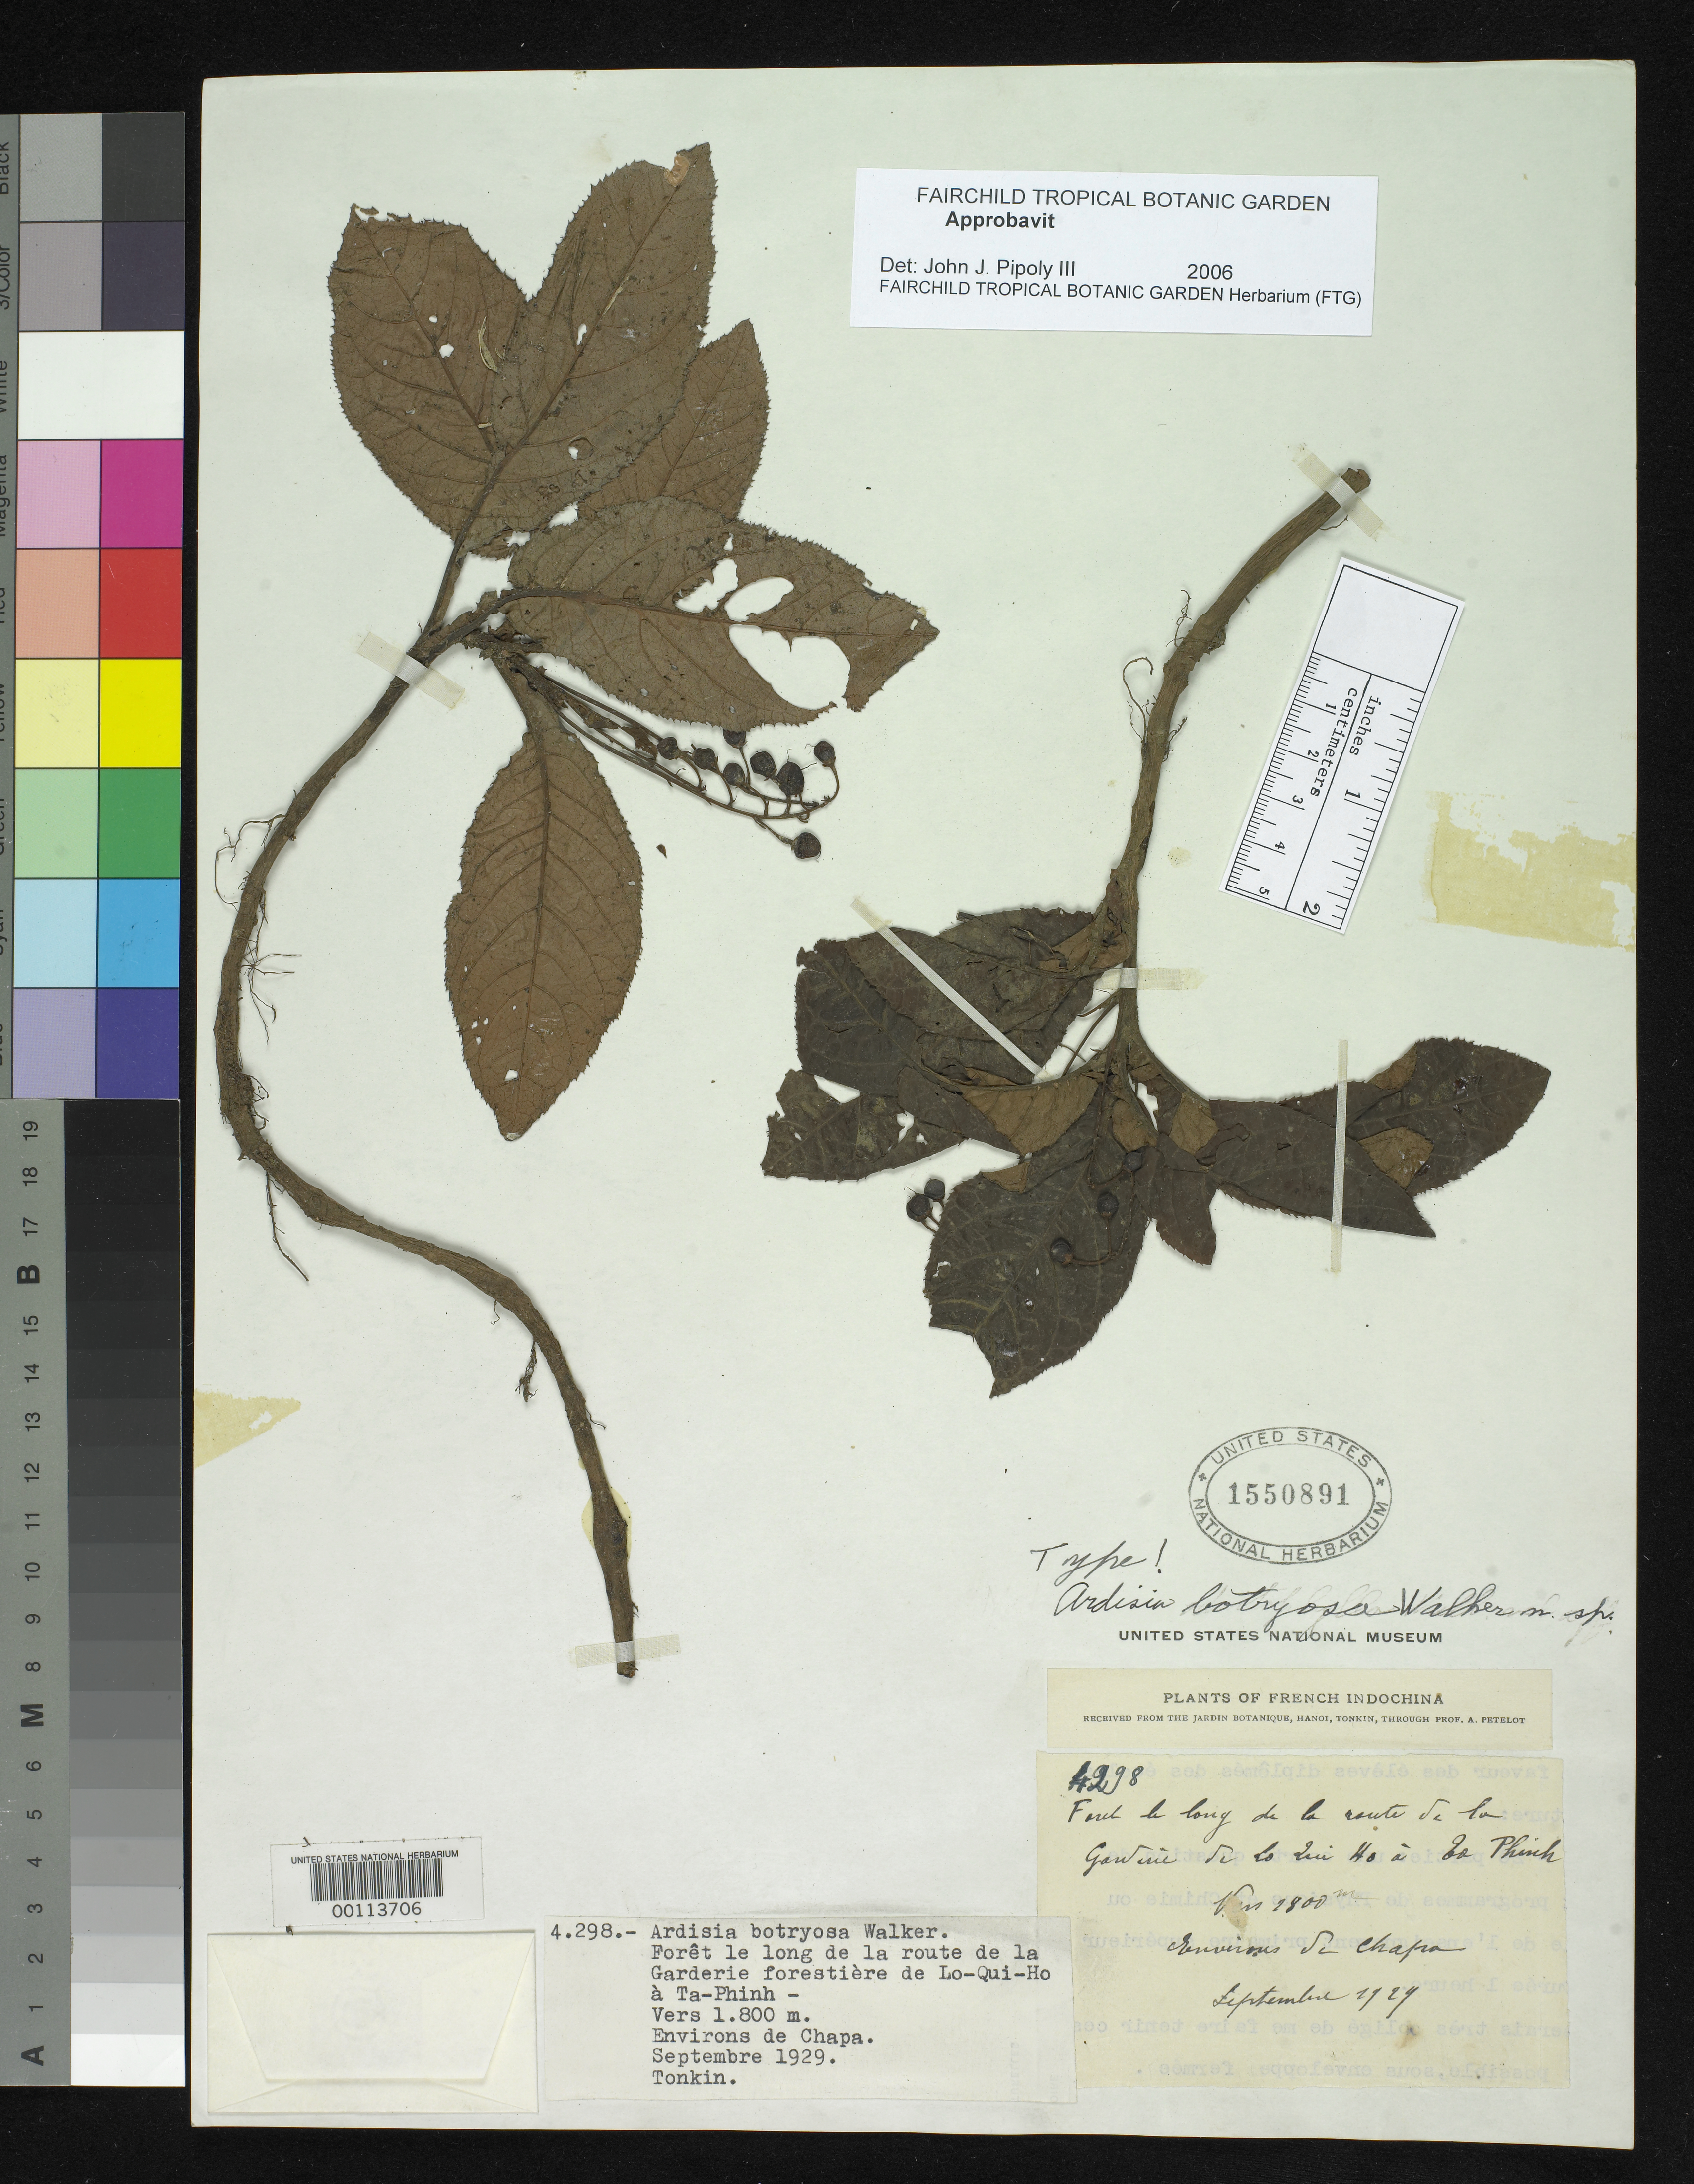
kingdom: Plantae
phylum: Tracheophyta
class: Magnoliopsida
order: Ericales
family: Primulaceae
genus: Ardisia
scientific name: Ardisia botryosa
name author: E. Walker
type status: Holotype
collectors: P. A. Pételot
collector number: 4298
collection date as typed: Sep 1929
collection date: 1929-09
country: Vietnam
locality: Tonkin. Route de La Garderi, forestiere de Lo-qui-ho a Ta-pinh, environs de Chapa.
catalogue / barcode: US 1550891